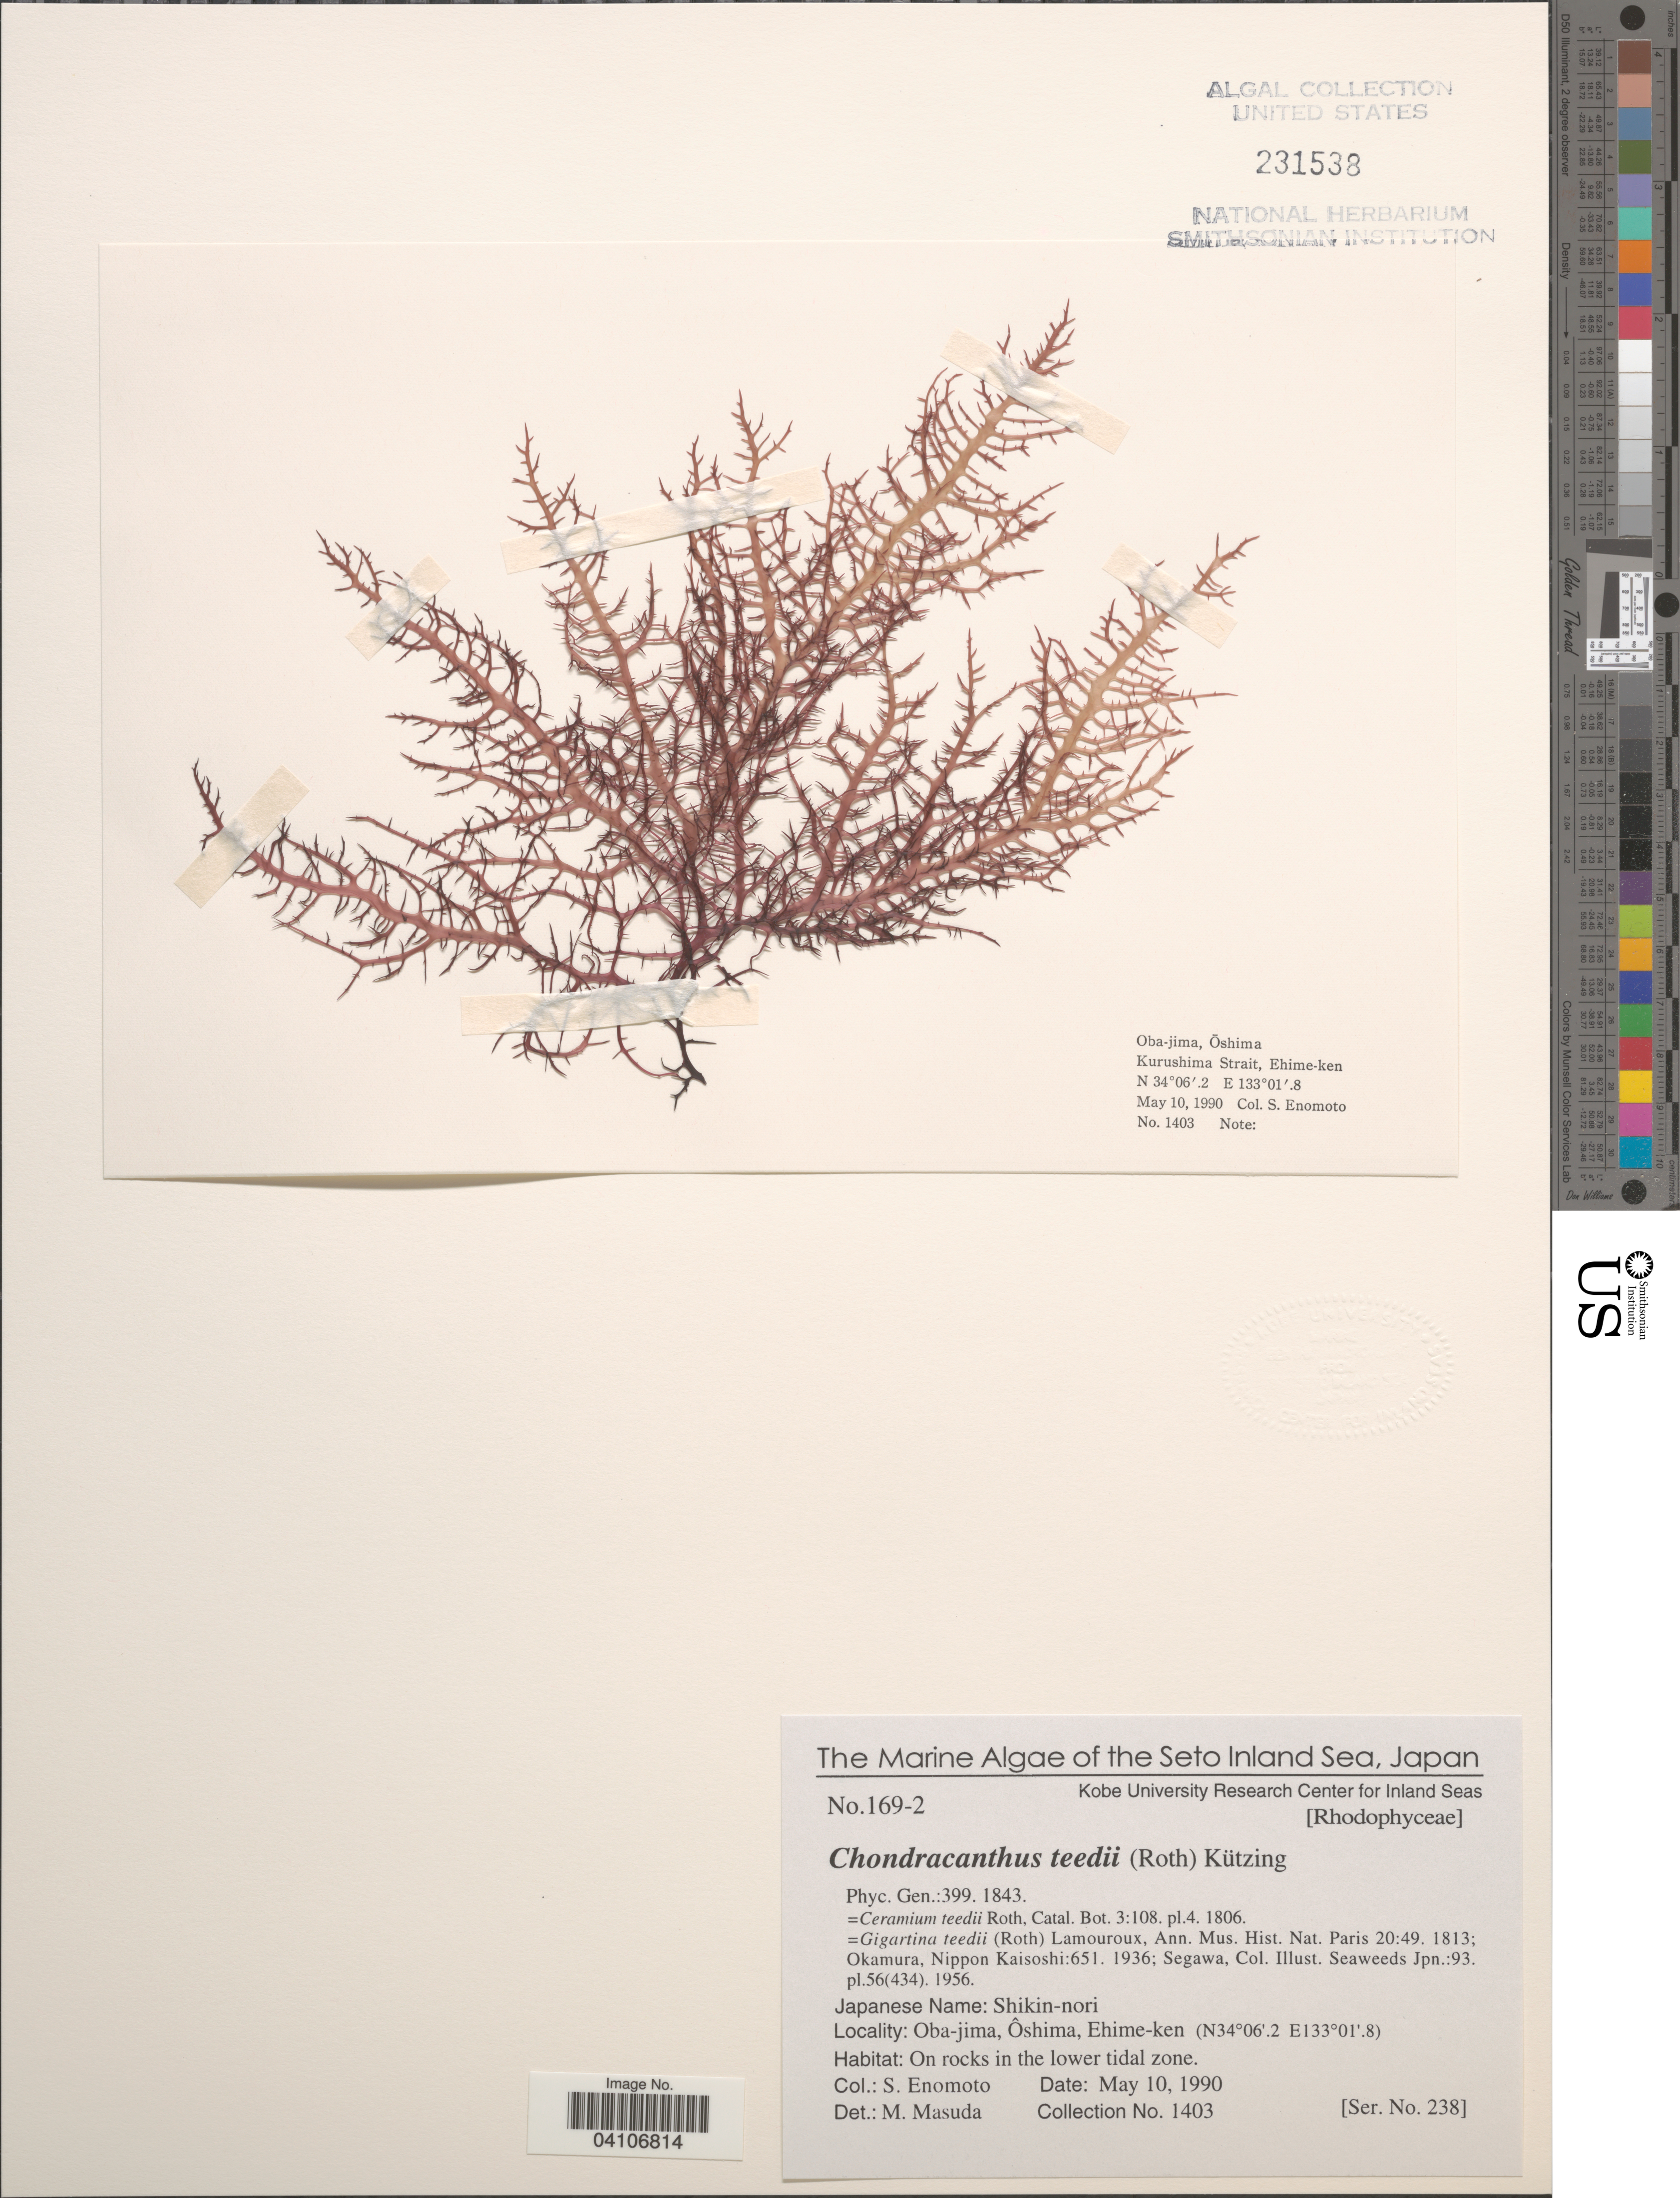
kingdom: Plantae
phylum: Rhodophyta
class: Florideophyceae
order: Gigartinales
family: Gigartinaceae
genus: Chondracanthus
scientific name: Chondracanthus teedei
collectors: S. Enomoto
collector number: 1403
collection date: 1990-05-10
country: Japan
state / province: Ehime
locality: The Seto Inland Sea. Oba-jima, Ôshima, Ehime-ken. On rocks in the lower tidal zone.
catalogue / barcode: US 231538